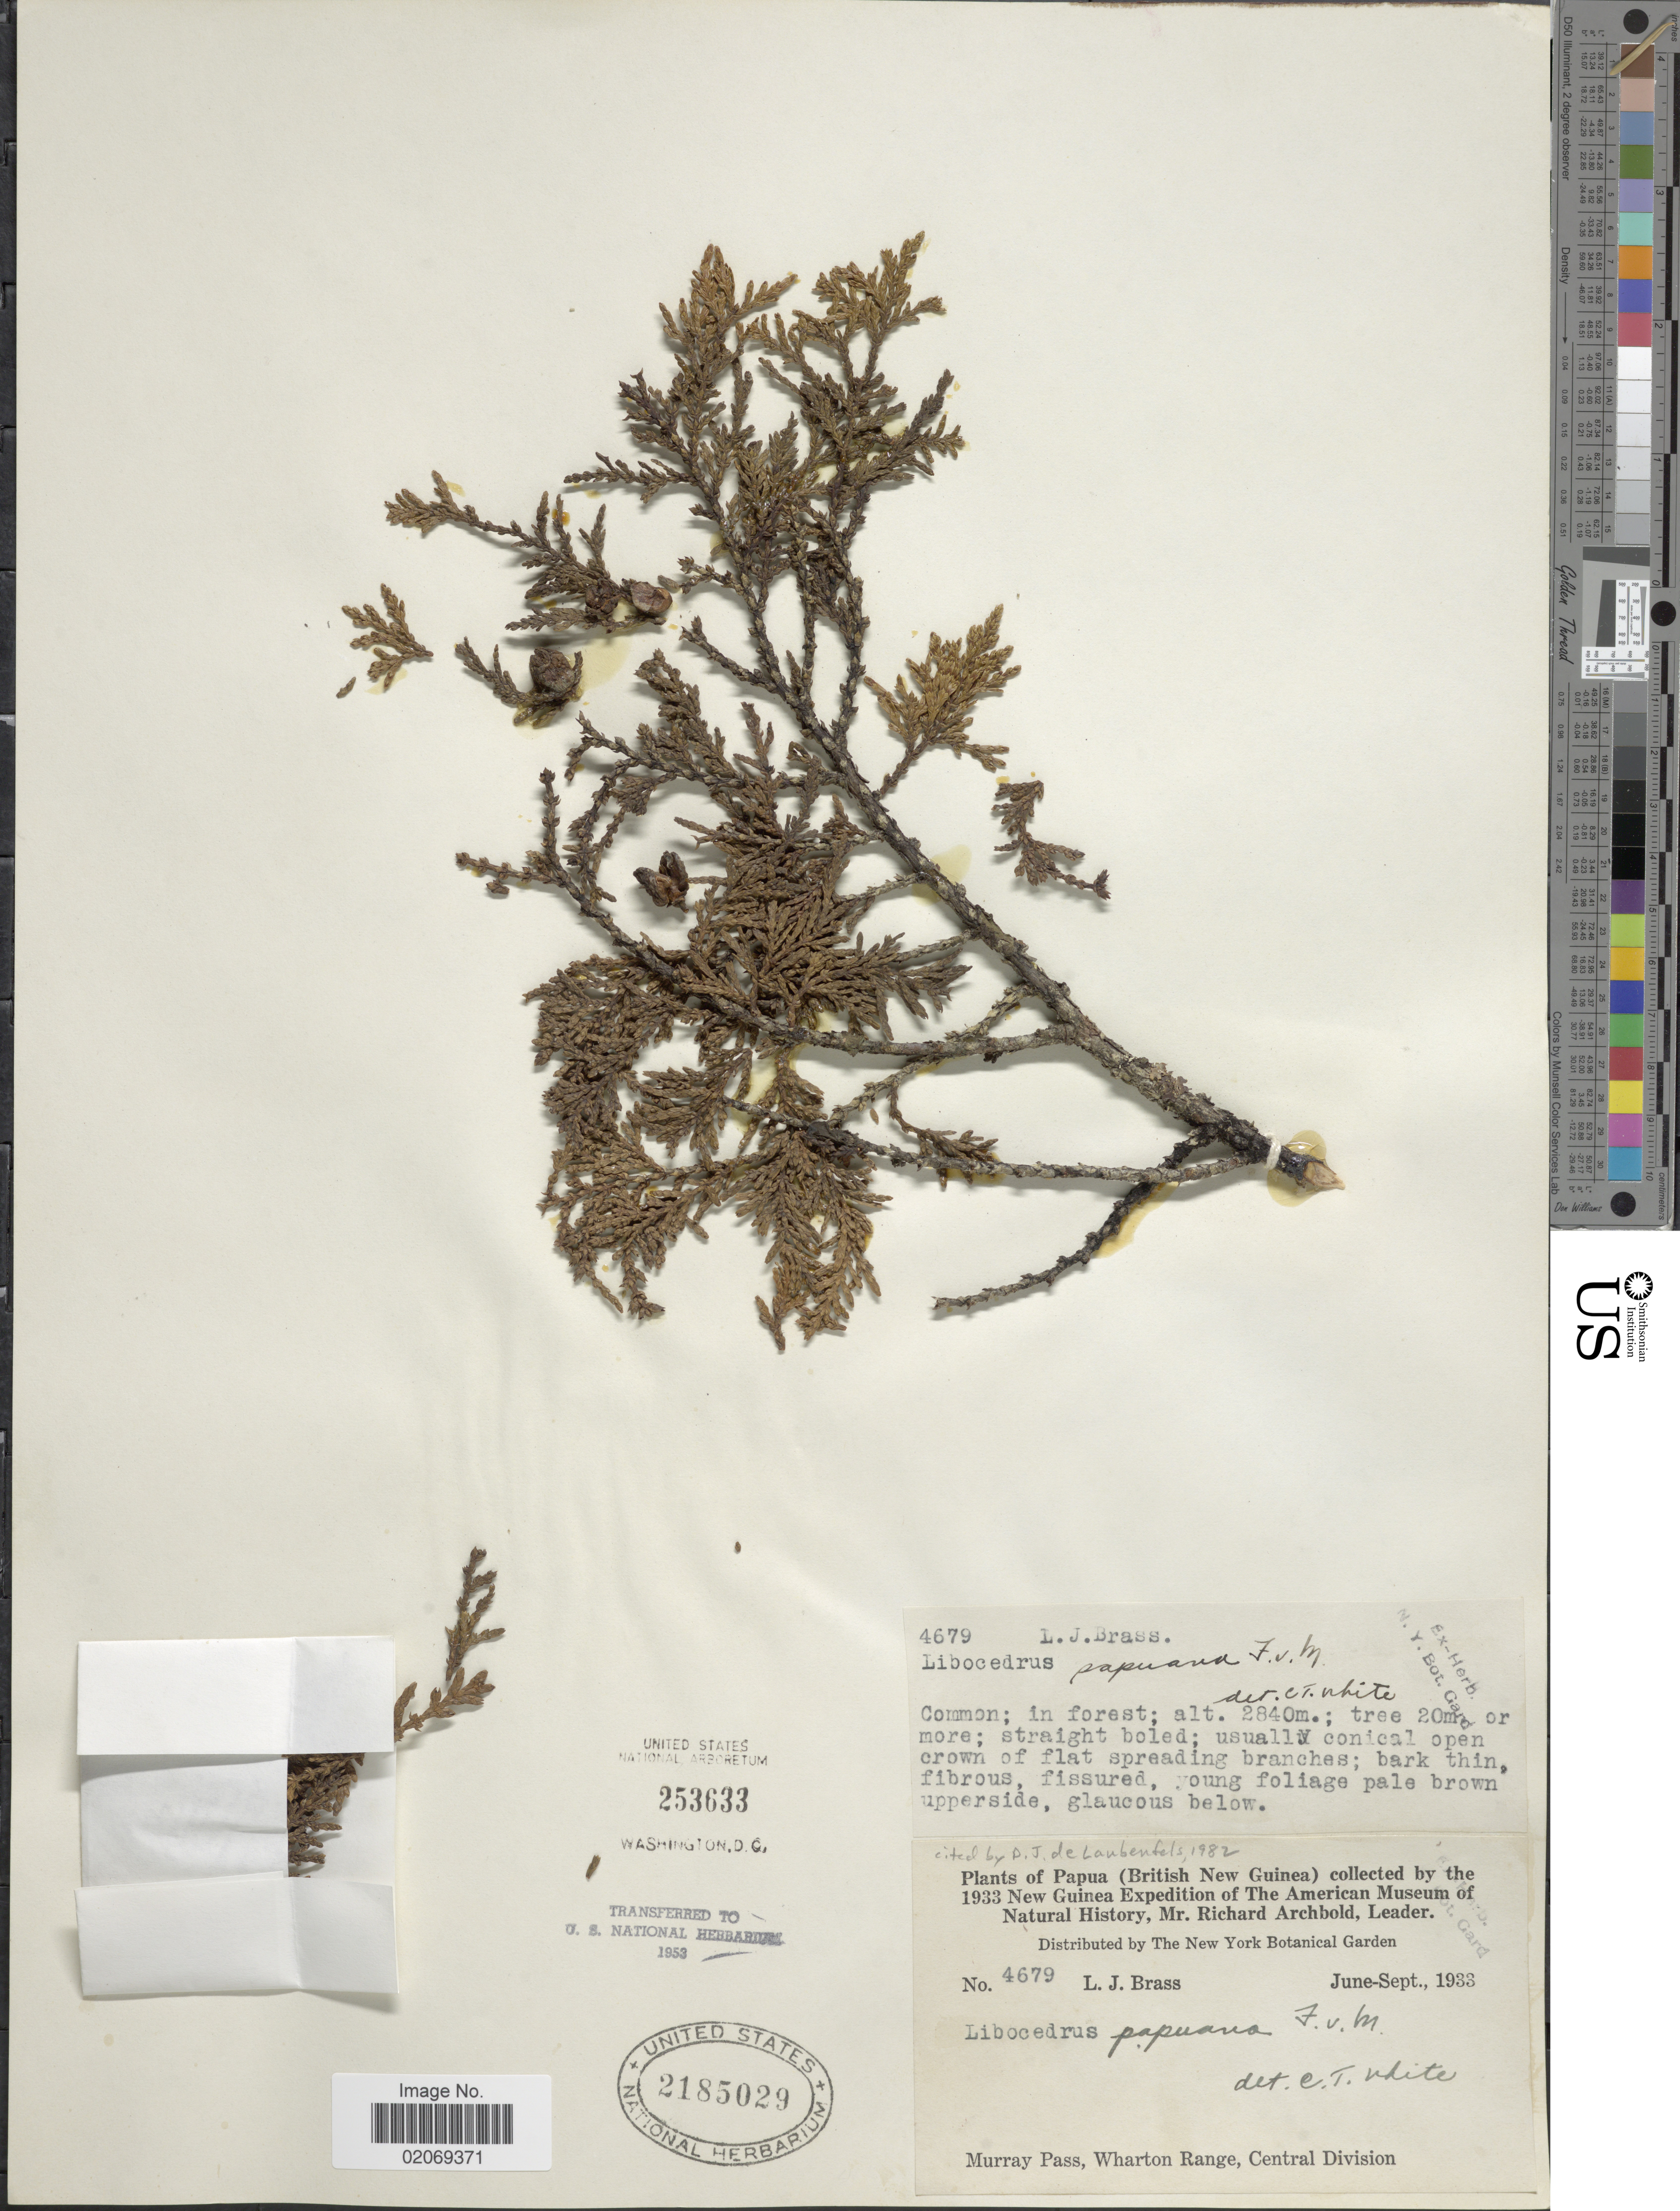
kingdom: Plantae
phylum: Tracheophyta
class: Pinopsida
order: Pinales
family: Cupressaceae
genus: Libocedrus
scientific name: Libocedrus papuana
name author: F. Muell.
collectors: L. J. Brass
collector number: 4679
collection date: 1933-06/1933-09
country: Papua New Guinea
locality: Common; in forest; (British New Guinea), Murray Pass, Wharton Range, central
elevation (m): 2840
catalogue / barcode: US 2185029